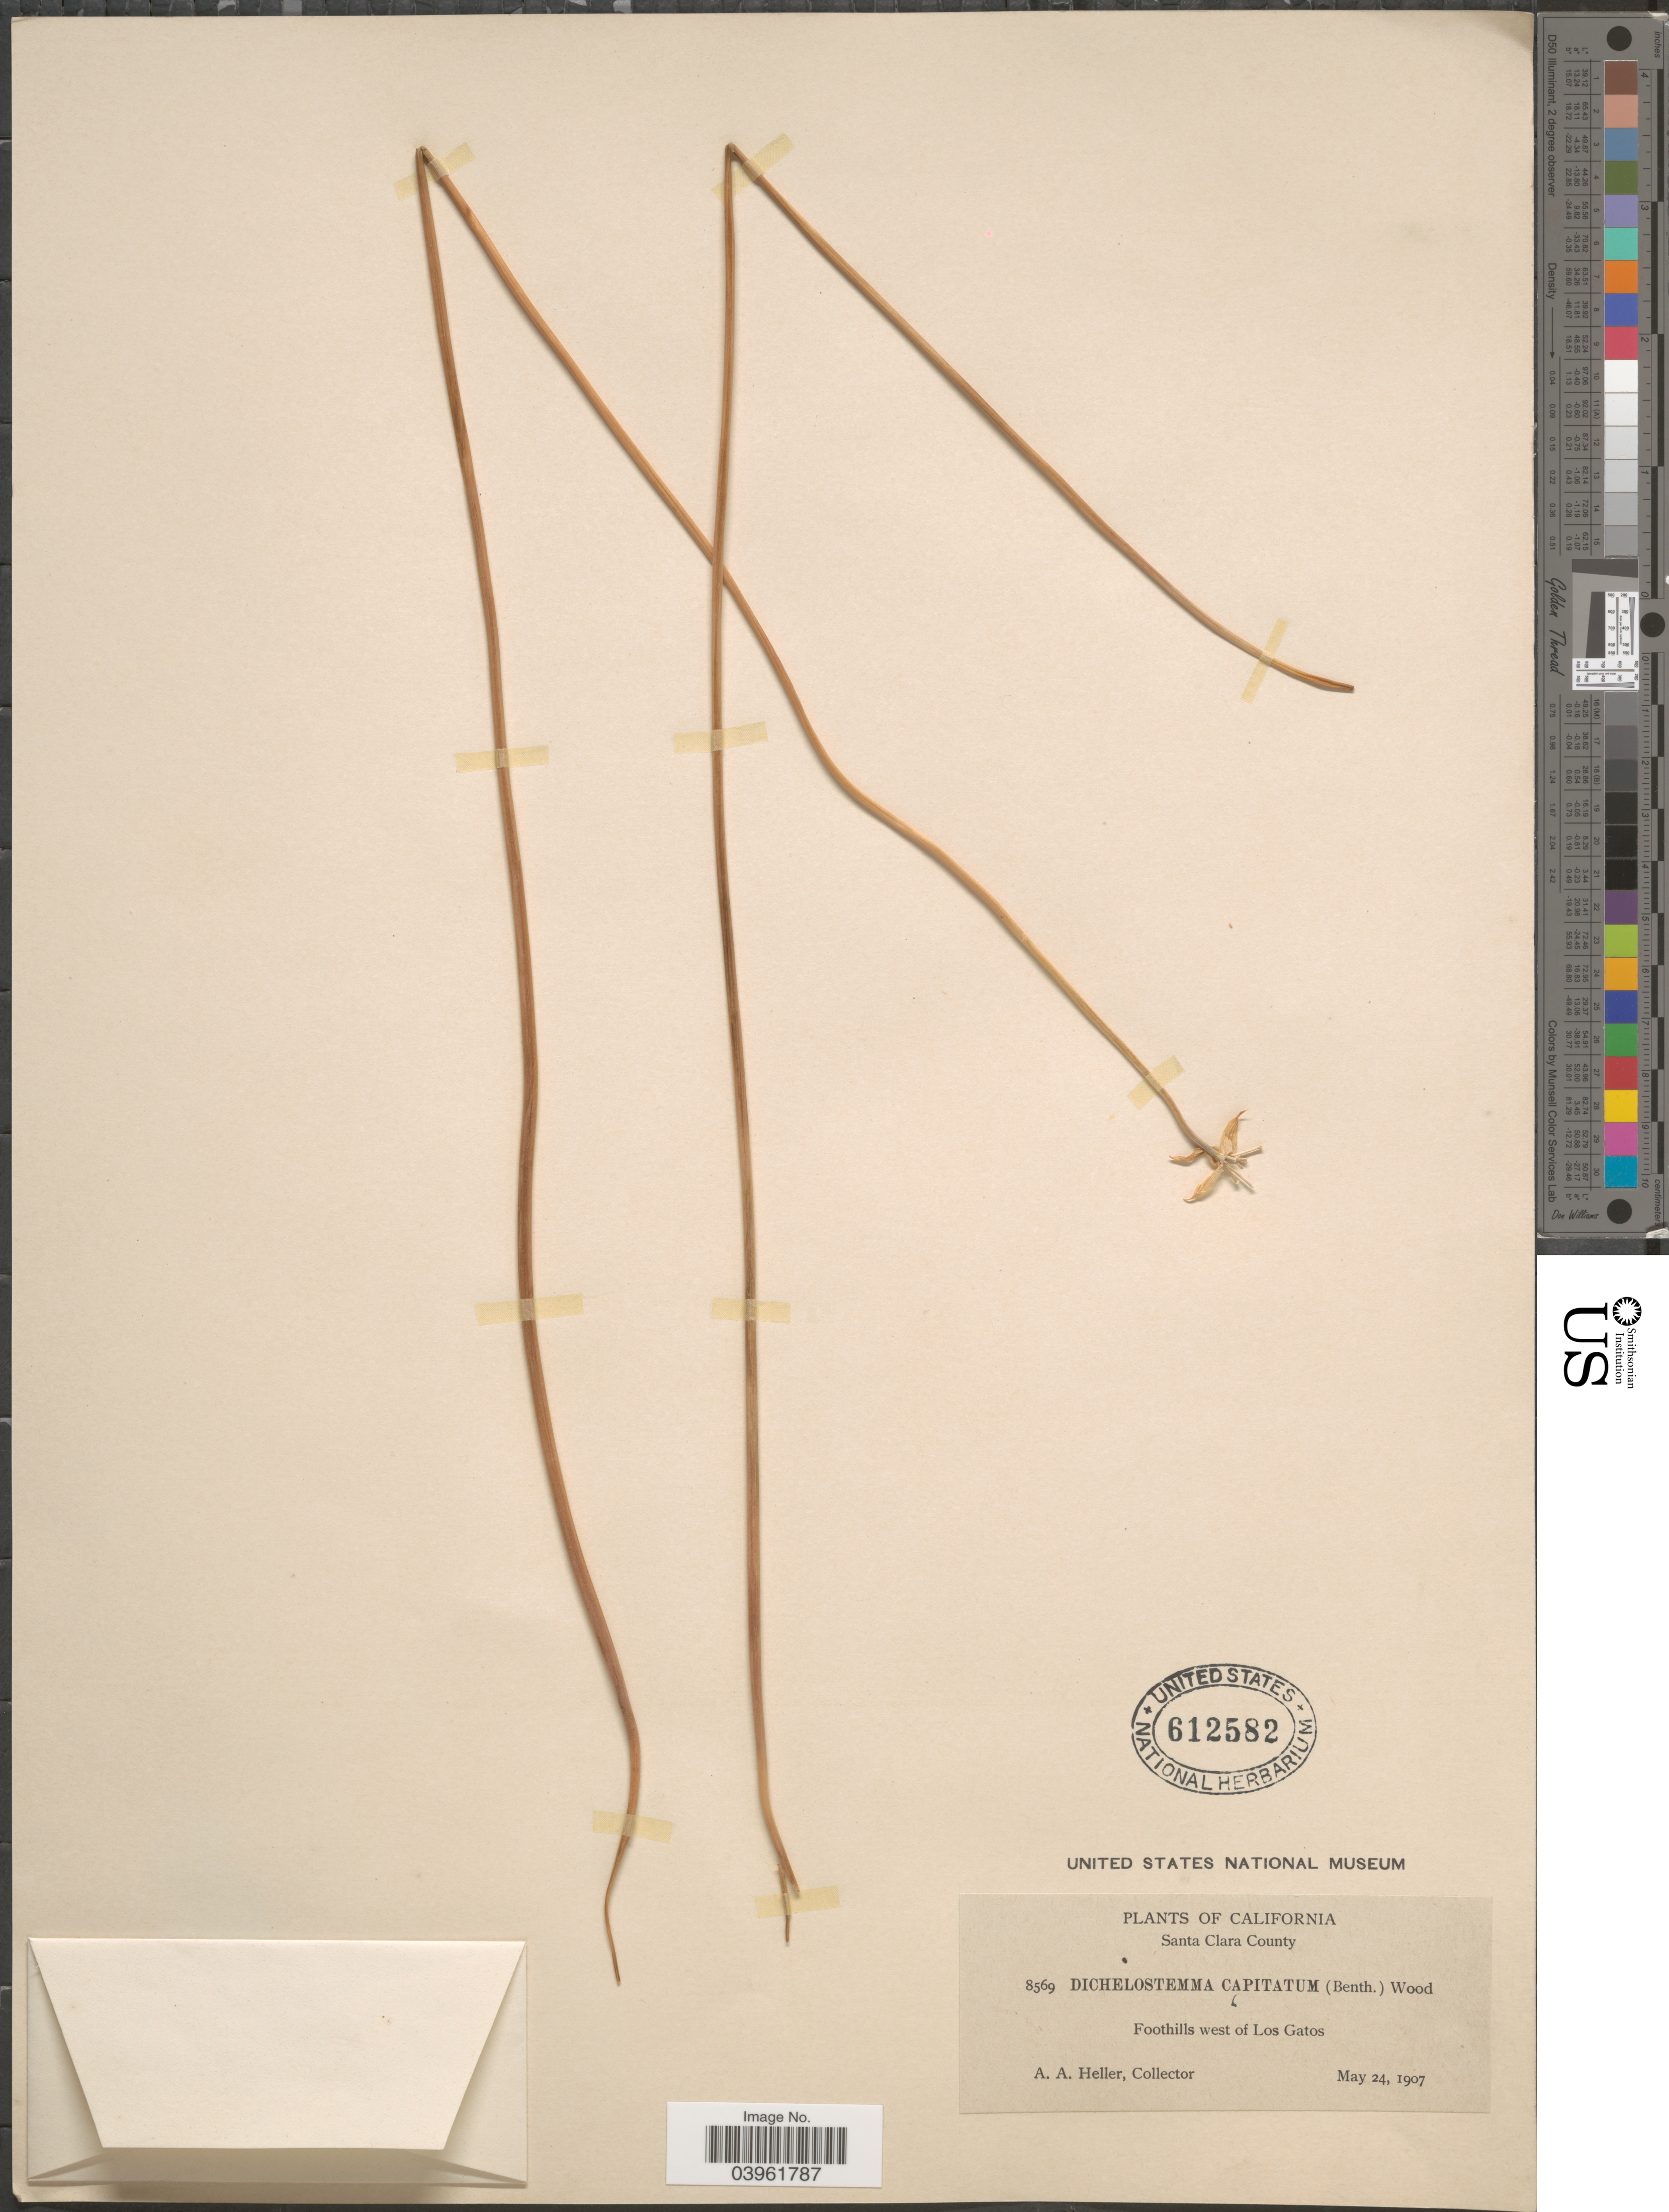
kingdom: Plantae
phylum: Tracheophyta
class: Liliopsida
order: Asparagales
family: Asparagaceae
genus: Dichelostemma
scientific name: Dichelostemma capitatum subsp. capitatum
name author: (Benth.) Alph. Wood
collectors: A. A. Heller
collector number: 8569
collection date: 1907-05-24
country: United States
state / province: California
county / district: Santa Clara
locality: Santa Clara County. Foothills west of Los Gatos.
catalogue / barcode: US 612582